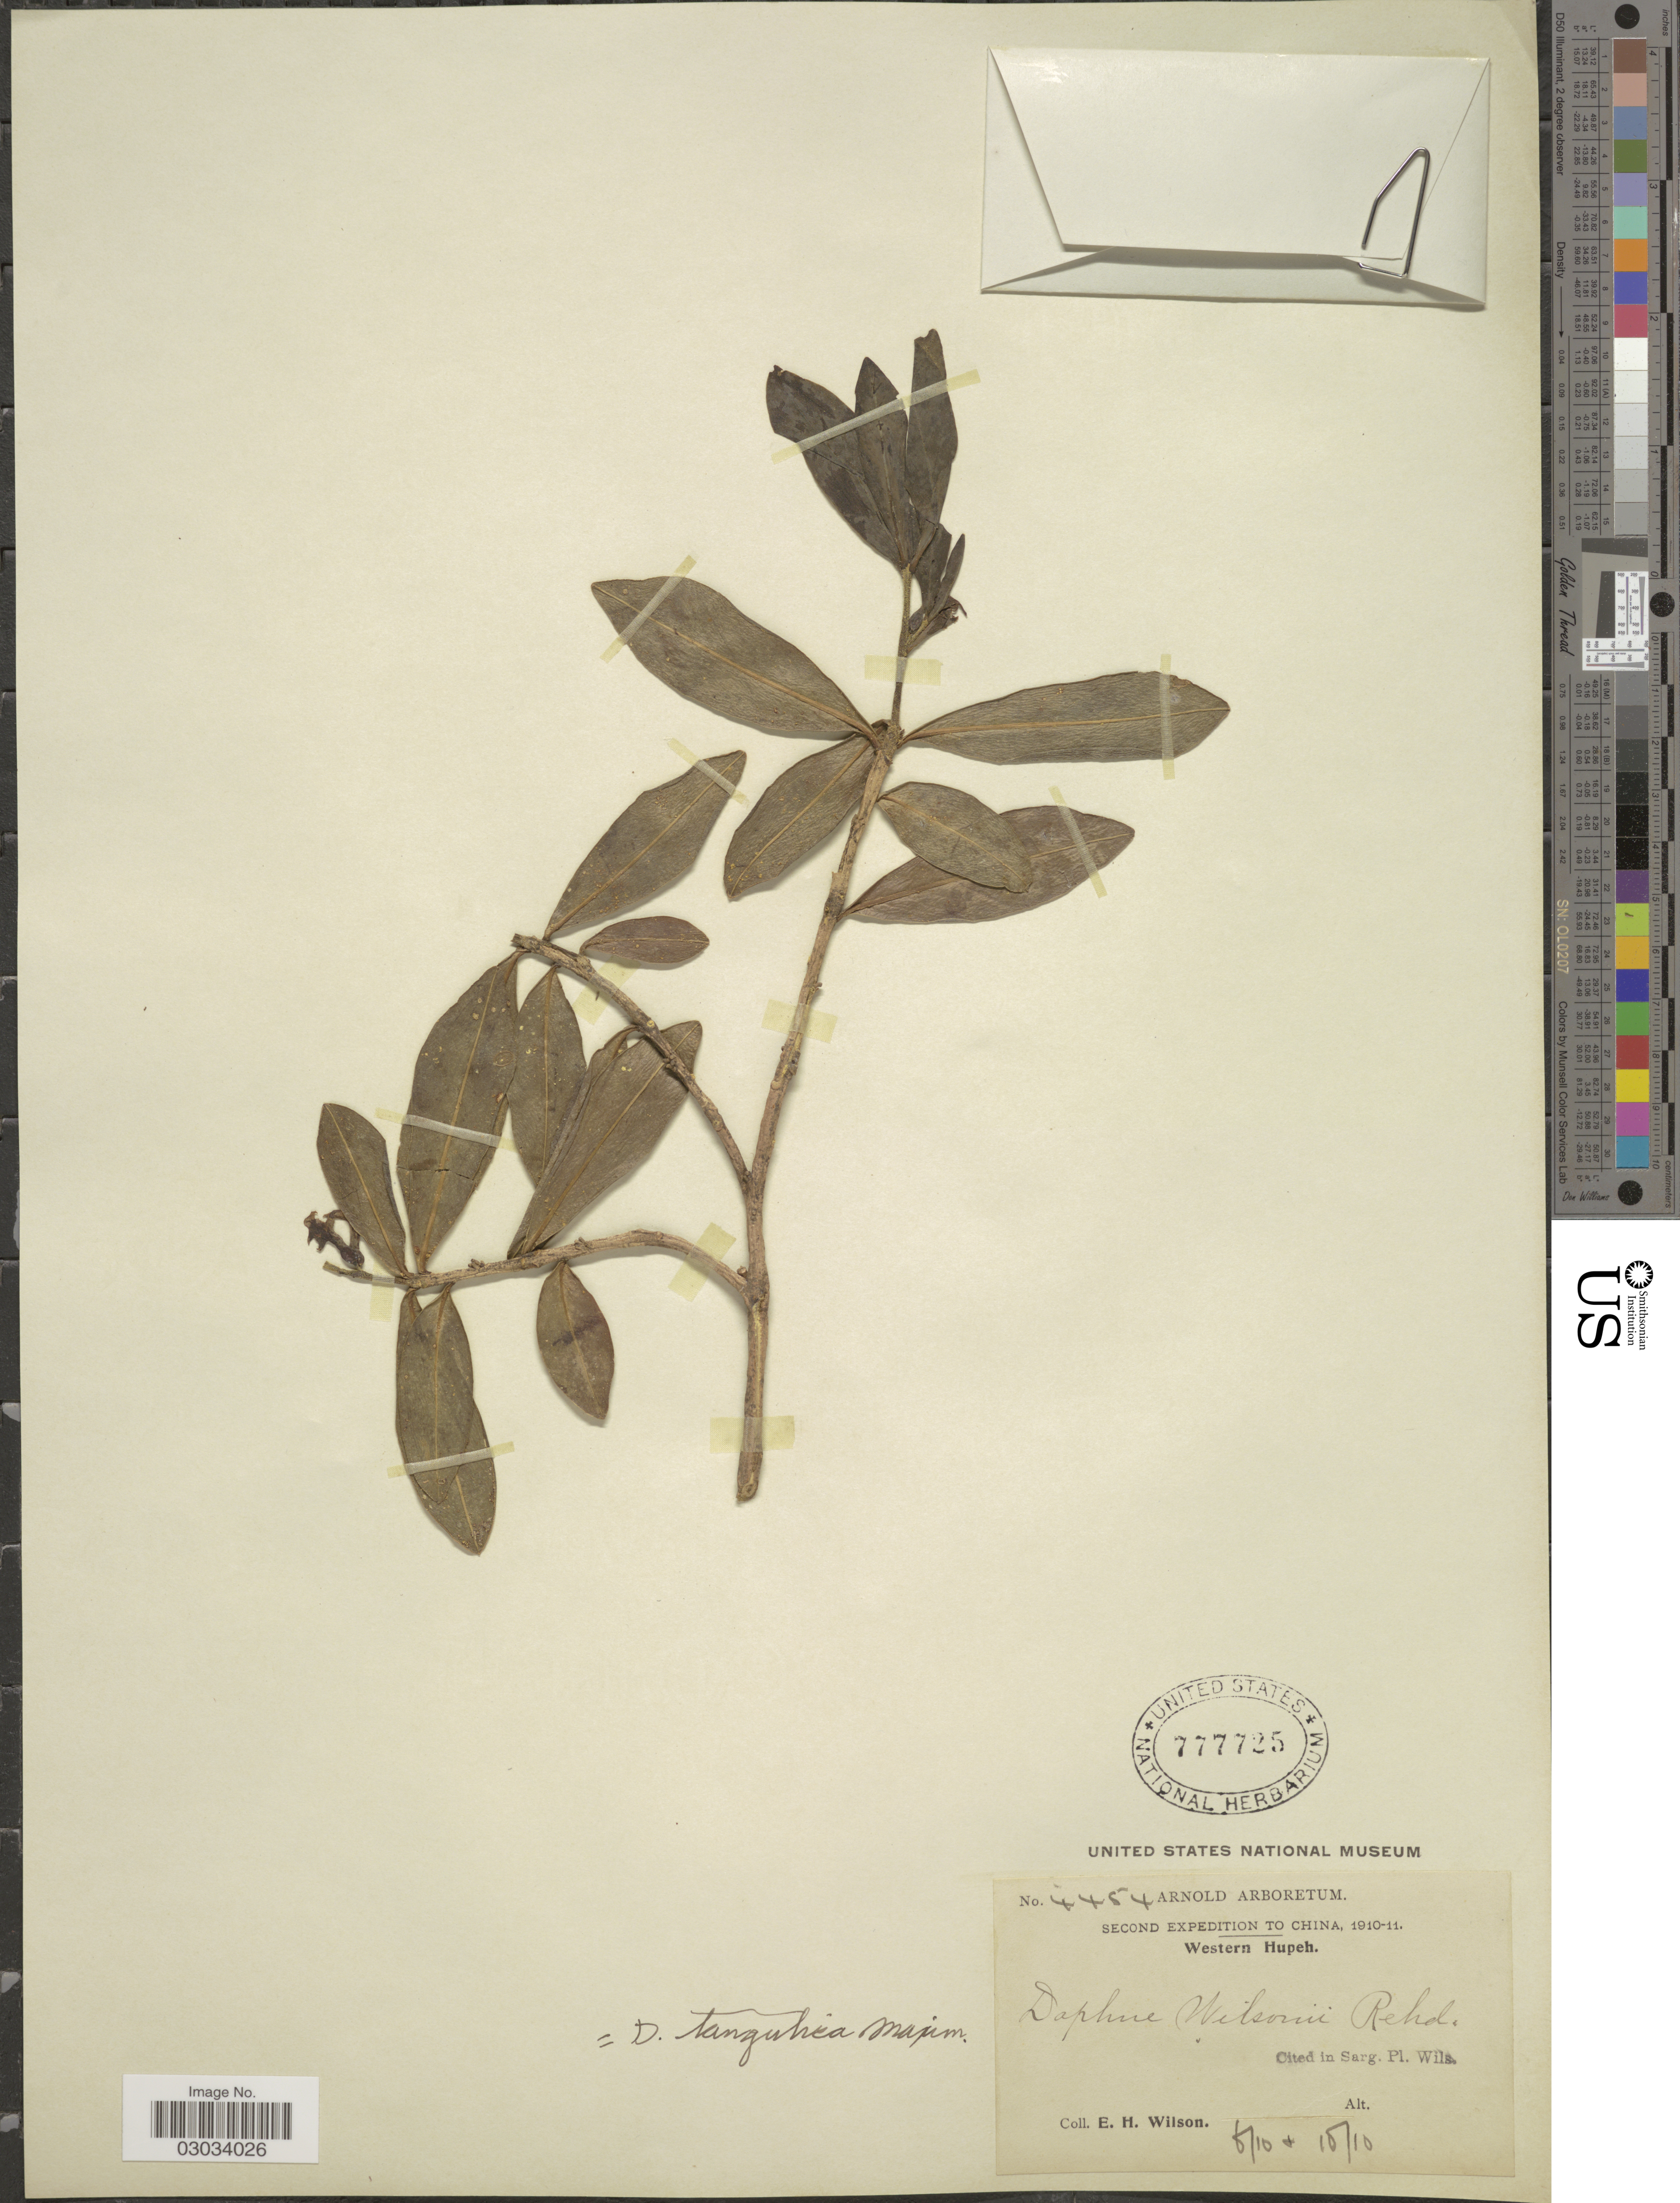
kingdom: Plantae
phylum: Tracheophyta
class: Magnoliopsida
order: Malvales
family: Thymelaeaceae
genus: Daphne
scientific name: Daphne tangutica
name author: Maxim.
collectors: E. Wilson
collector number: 4454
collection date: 1910-06/1910-10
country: China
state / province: Hubei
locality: Western Hupeh.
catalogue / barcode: US 777725